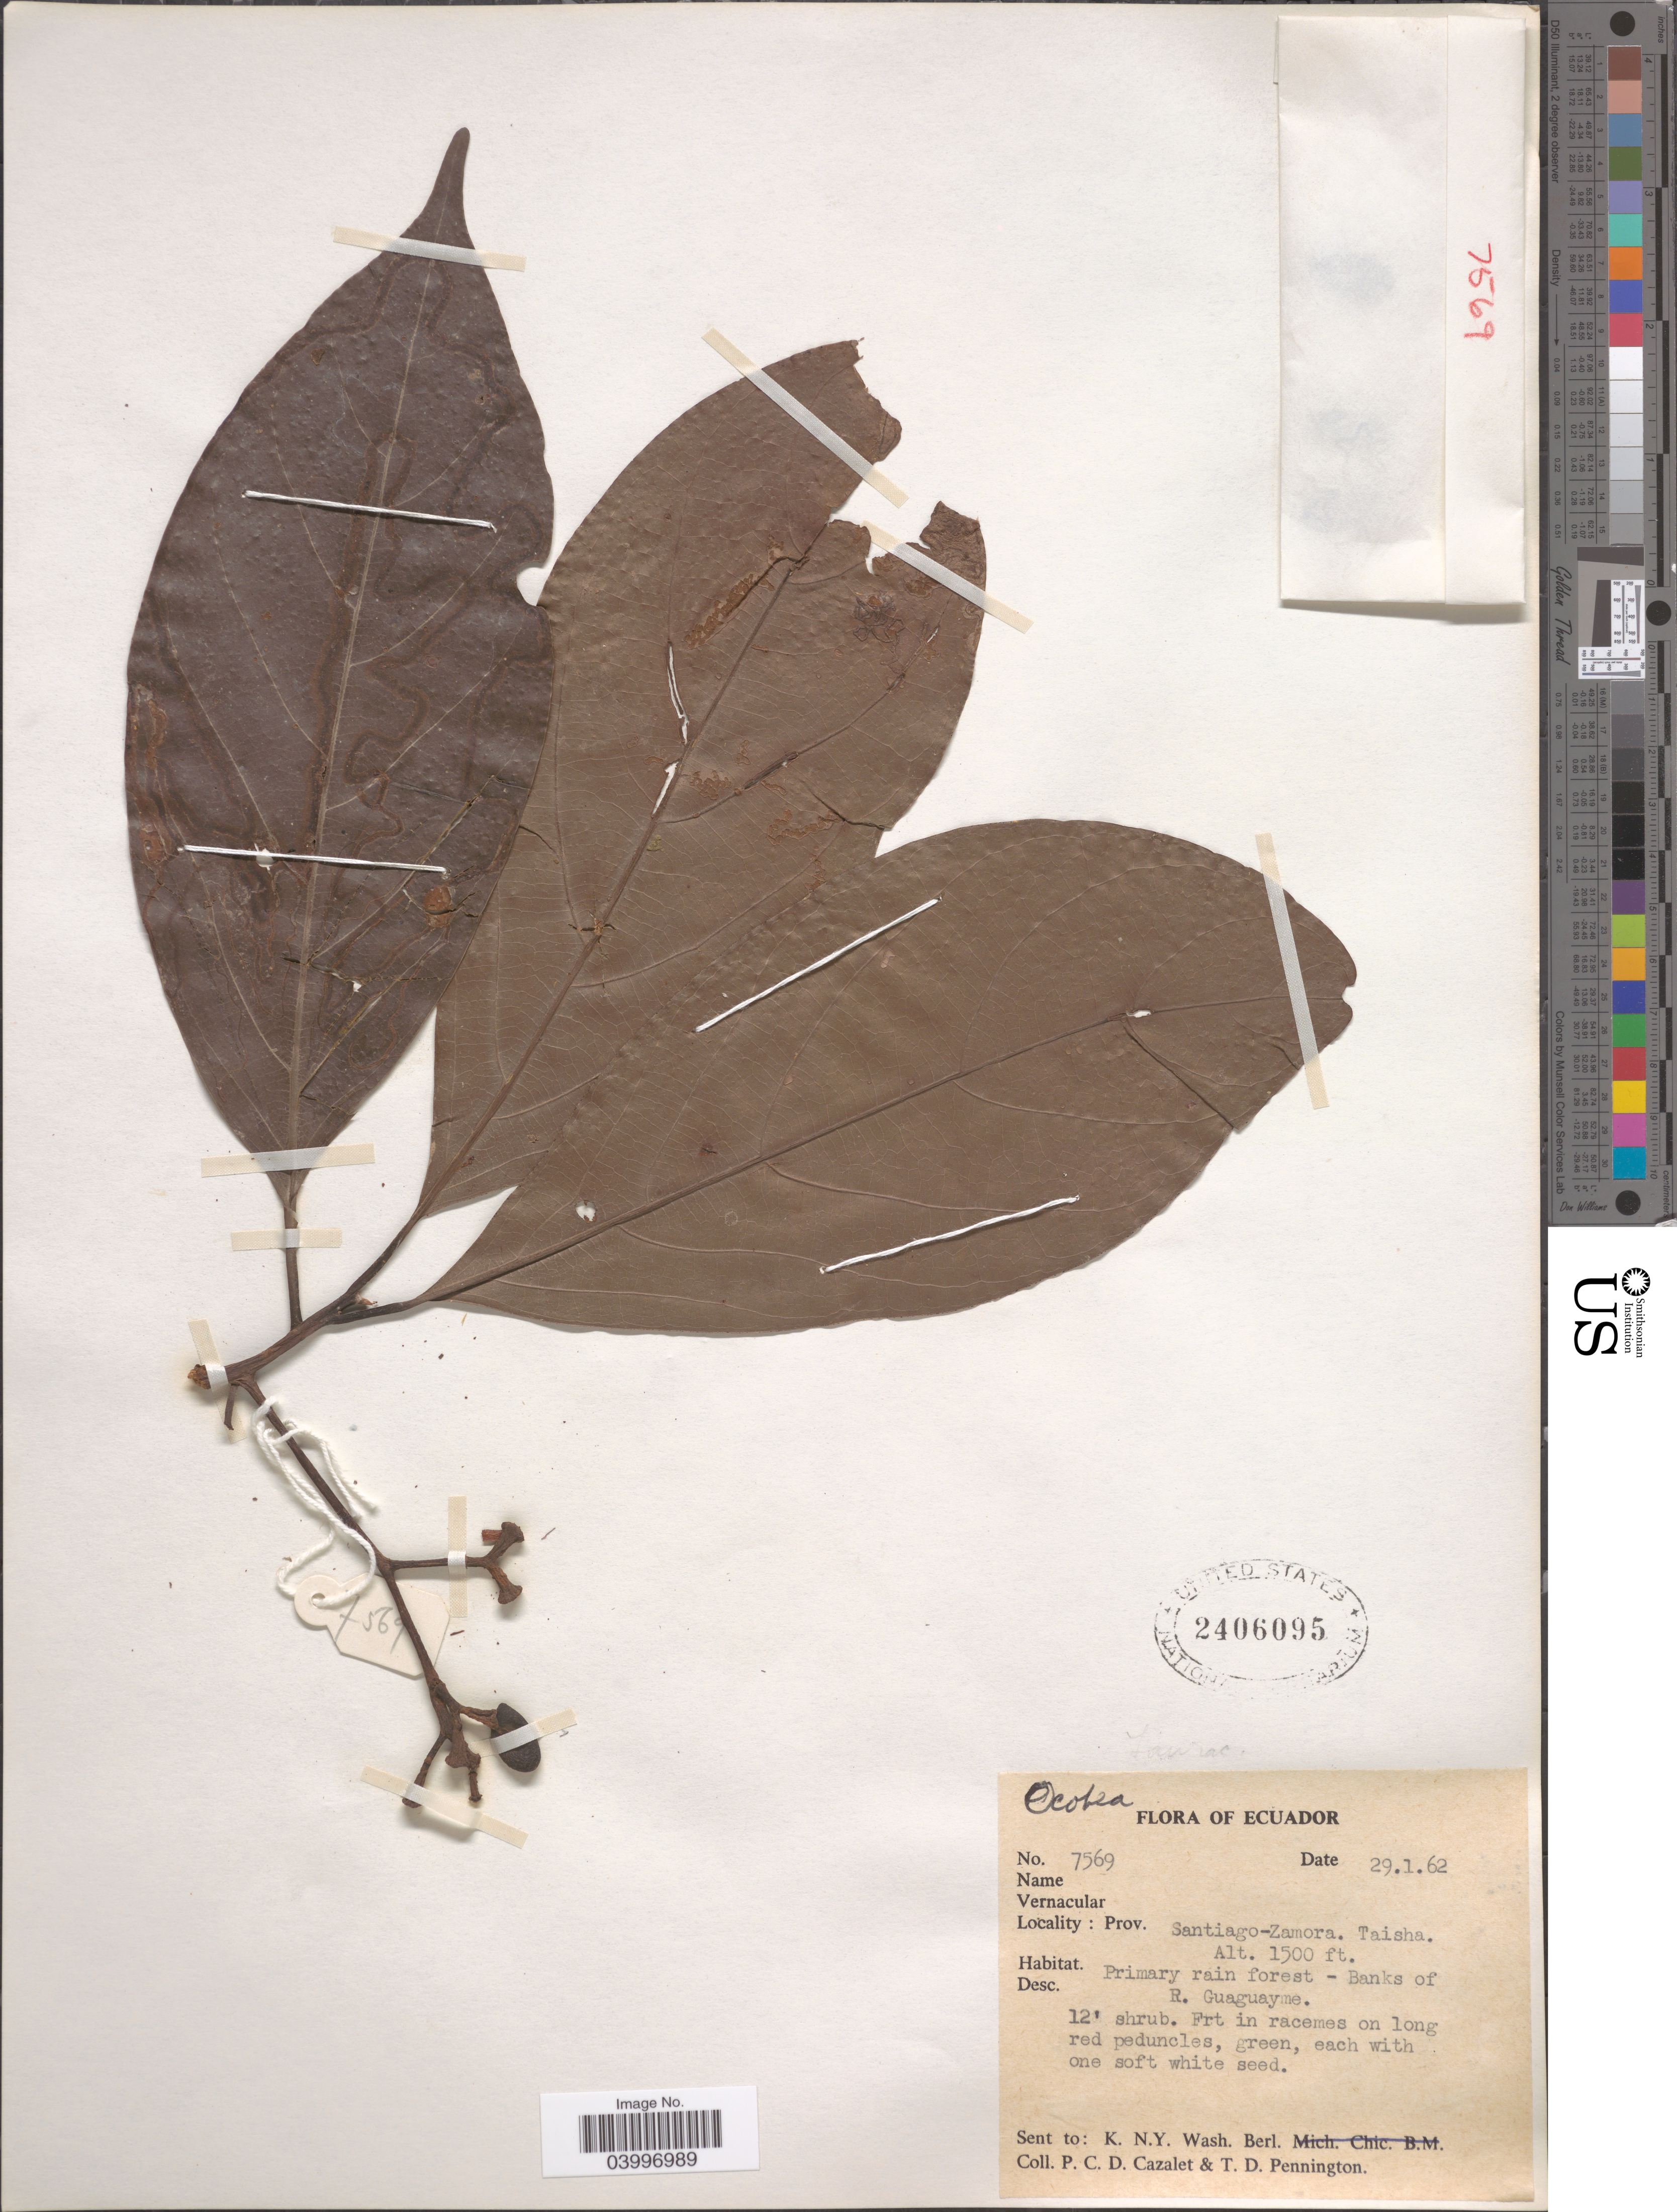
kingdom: Plantae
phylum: Tracheophyta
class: Magnoliopsida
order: Laurales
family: Lauraceae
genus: Ocotea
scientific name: Ocotea sp.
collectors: P. C. D. Cazalet & T. D. Pennington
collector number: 7569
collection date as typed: Transcribed d/m/y: 29/1/62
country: Ecuador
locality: Prov. Santiago-Zamora. Taisha. Primary rain forest - Banks of R. Guaguayme.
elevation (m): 457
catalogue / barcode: US 2406095